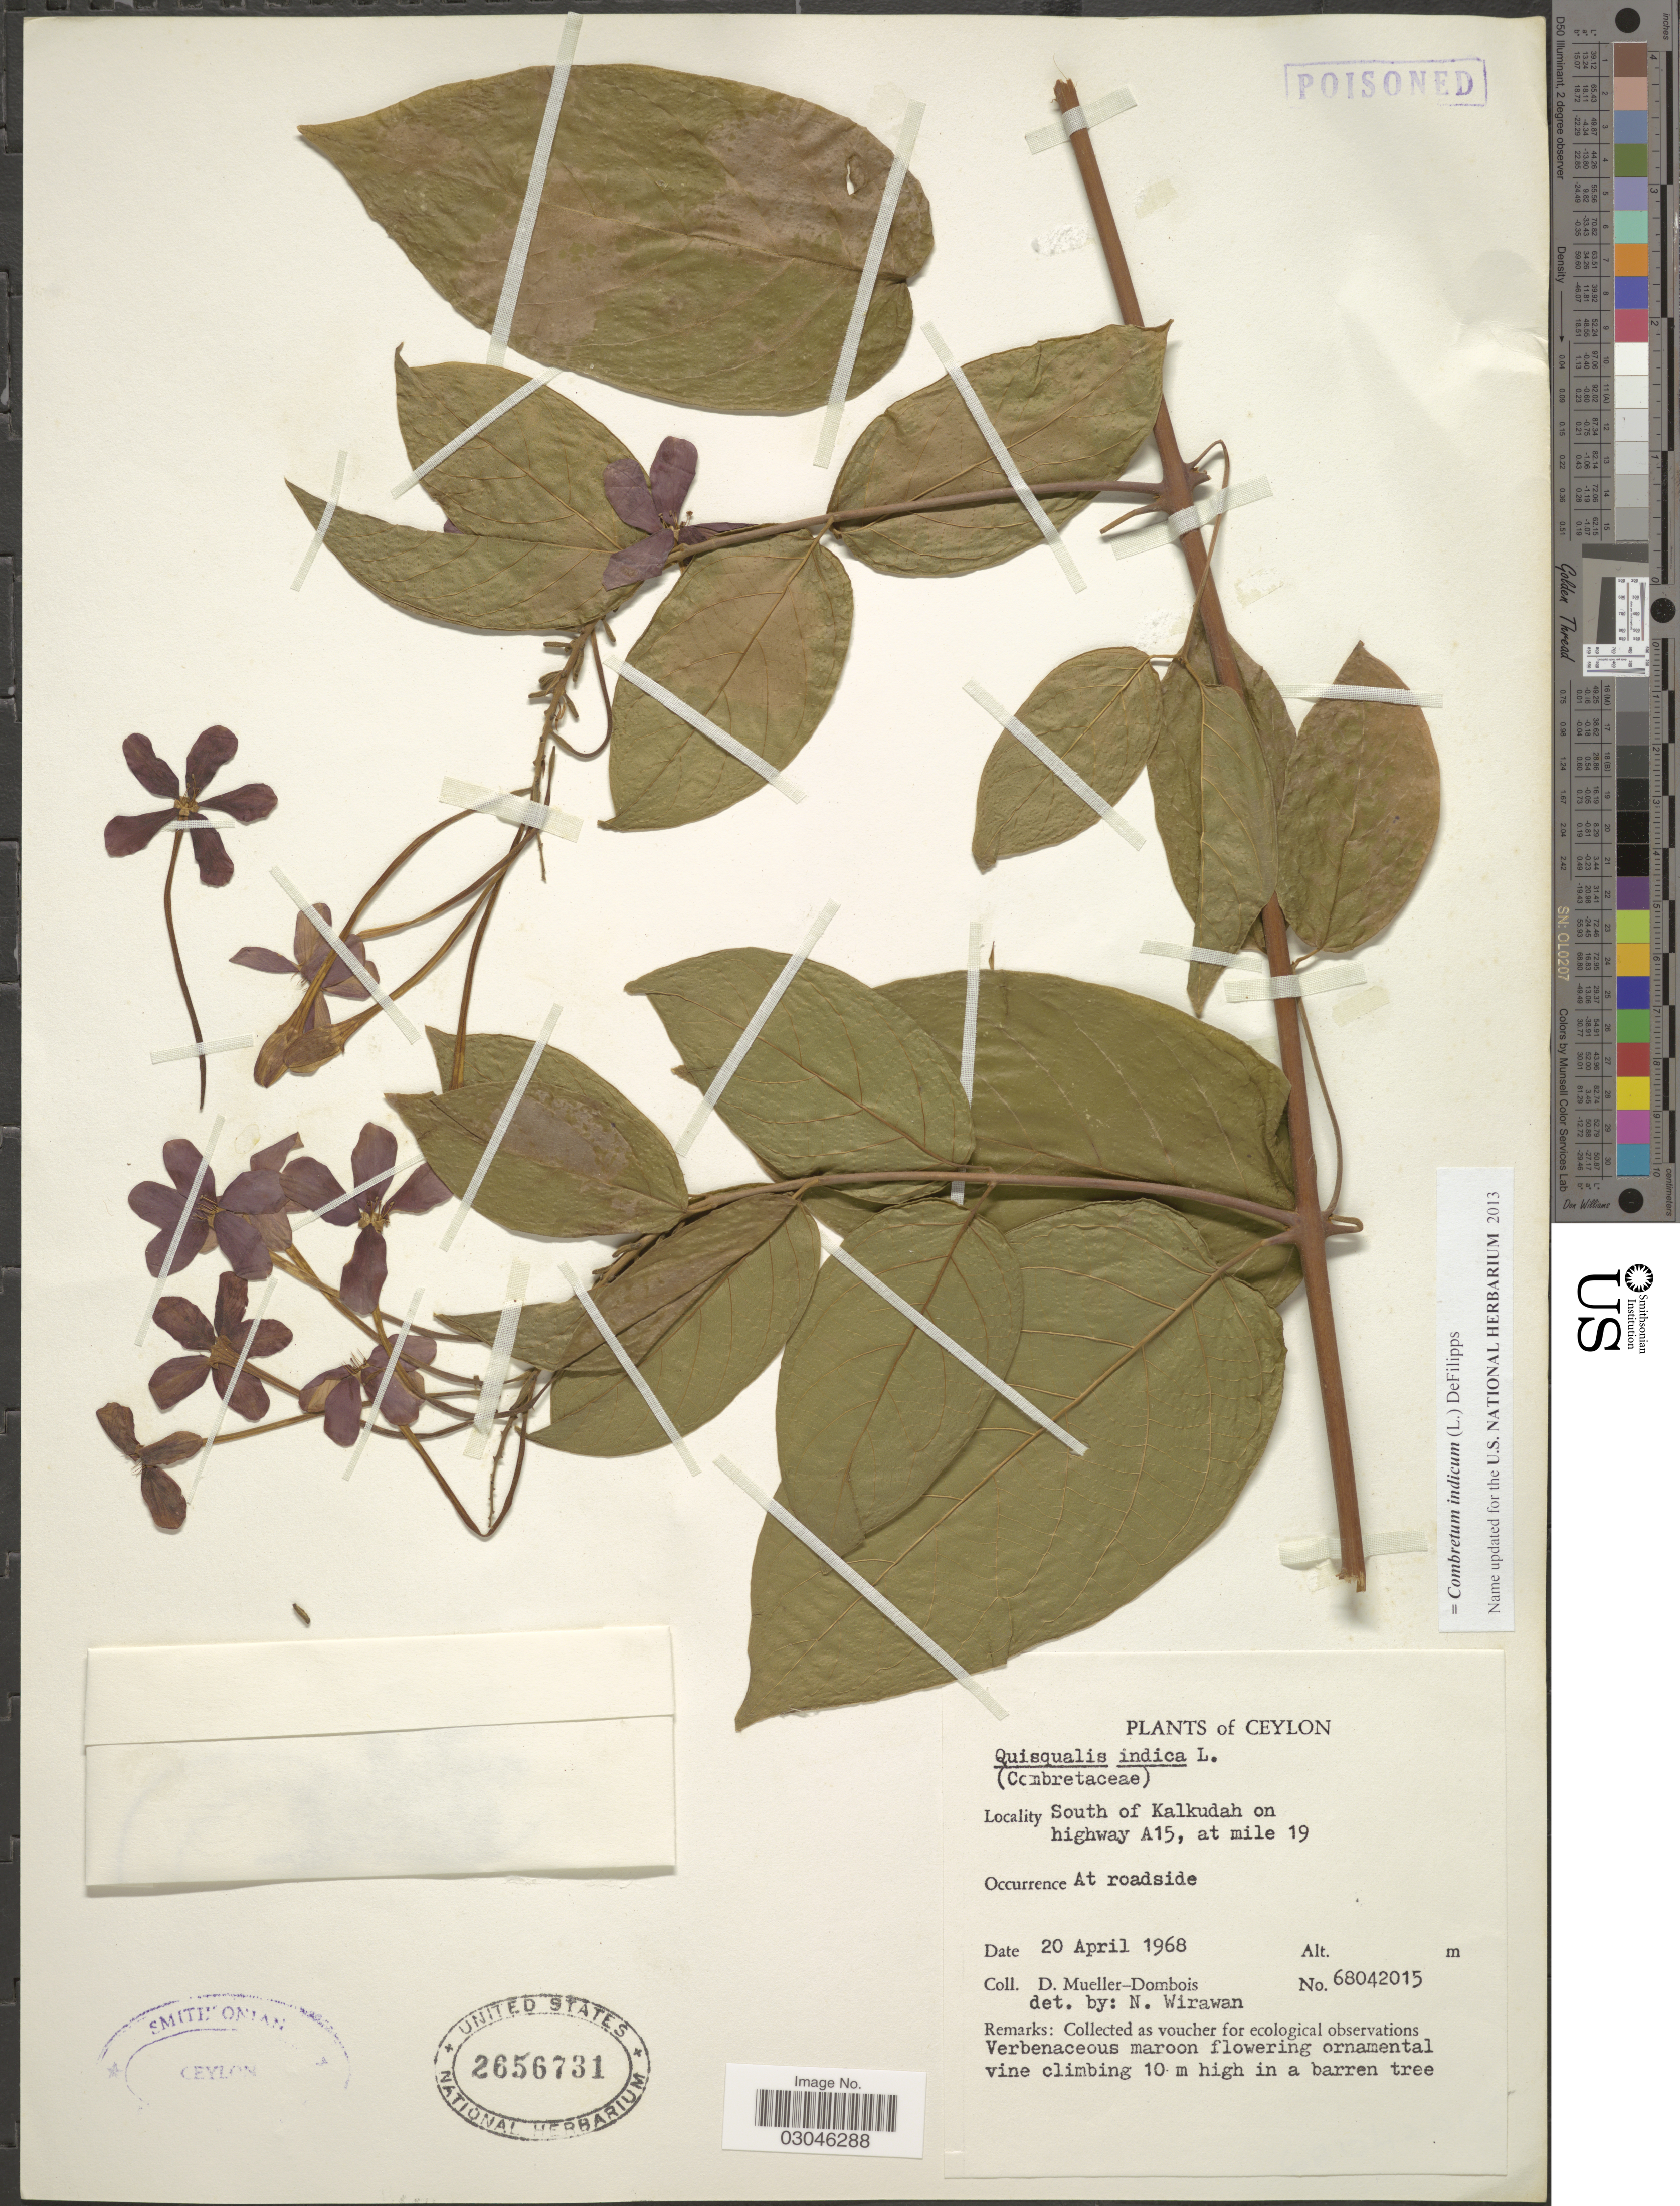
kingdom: Plantae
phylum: Tracheophyta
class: Magnoliopsida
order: Myrtales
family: Combretaceae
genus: Combretum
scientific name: Combretum indicum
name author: (L.) DeFilipps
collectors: D. Mueller-Dombois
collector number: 68042015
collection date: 1968-04-20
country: Sri Lanka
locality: Ceylon. South of Kalkudah on highway A15, at mile 19.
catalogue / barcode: US 2656731